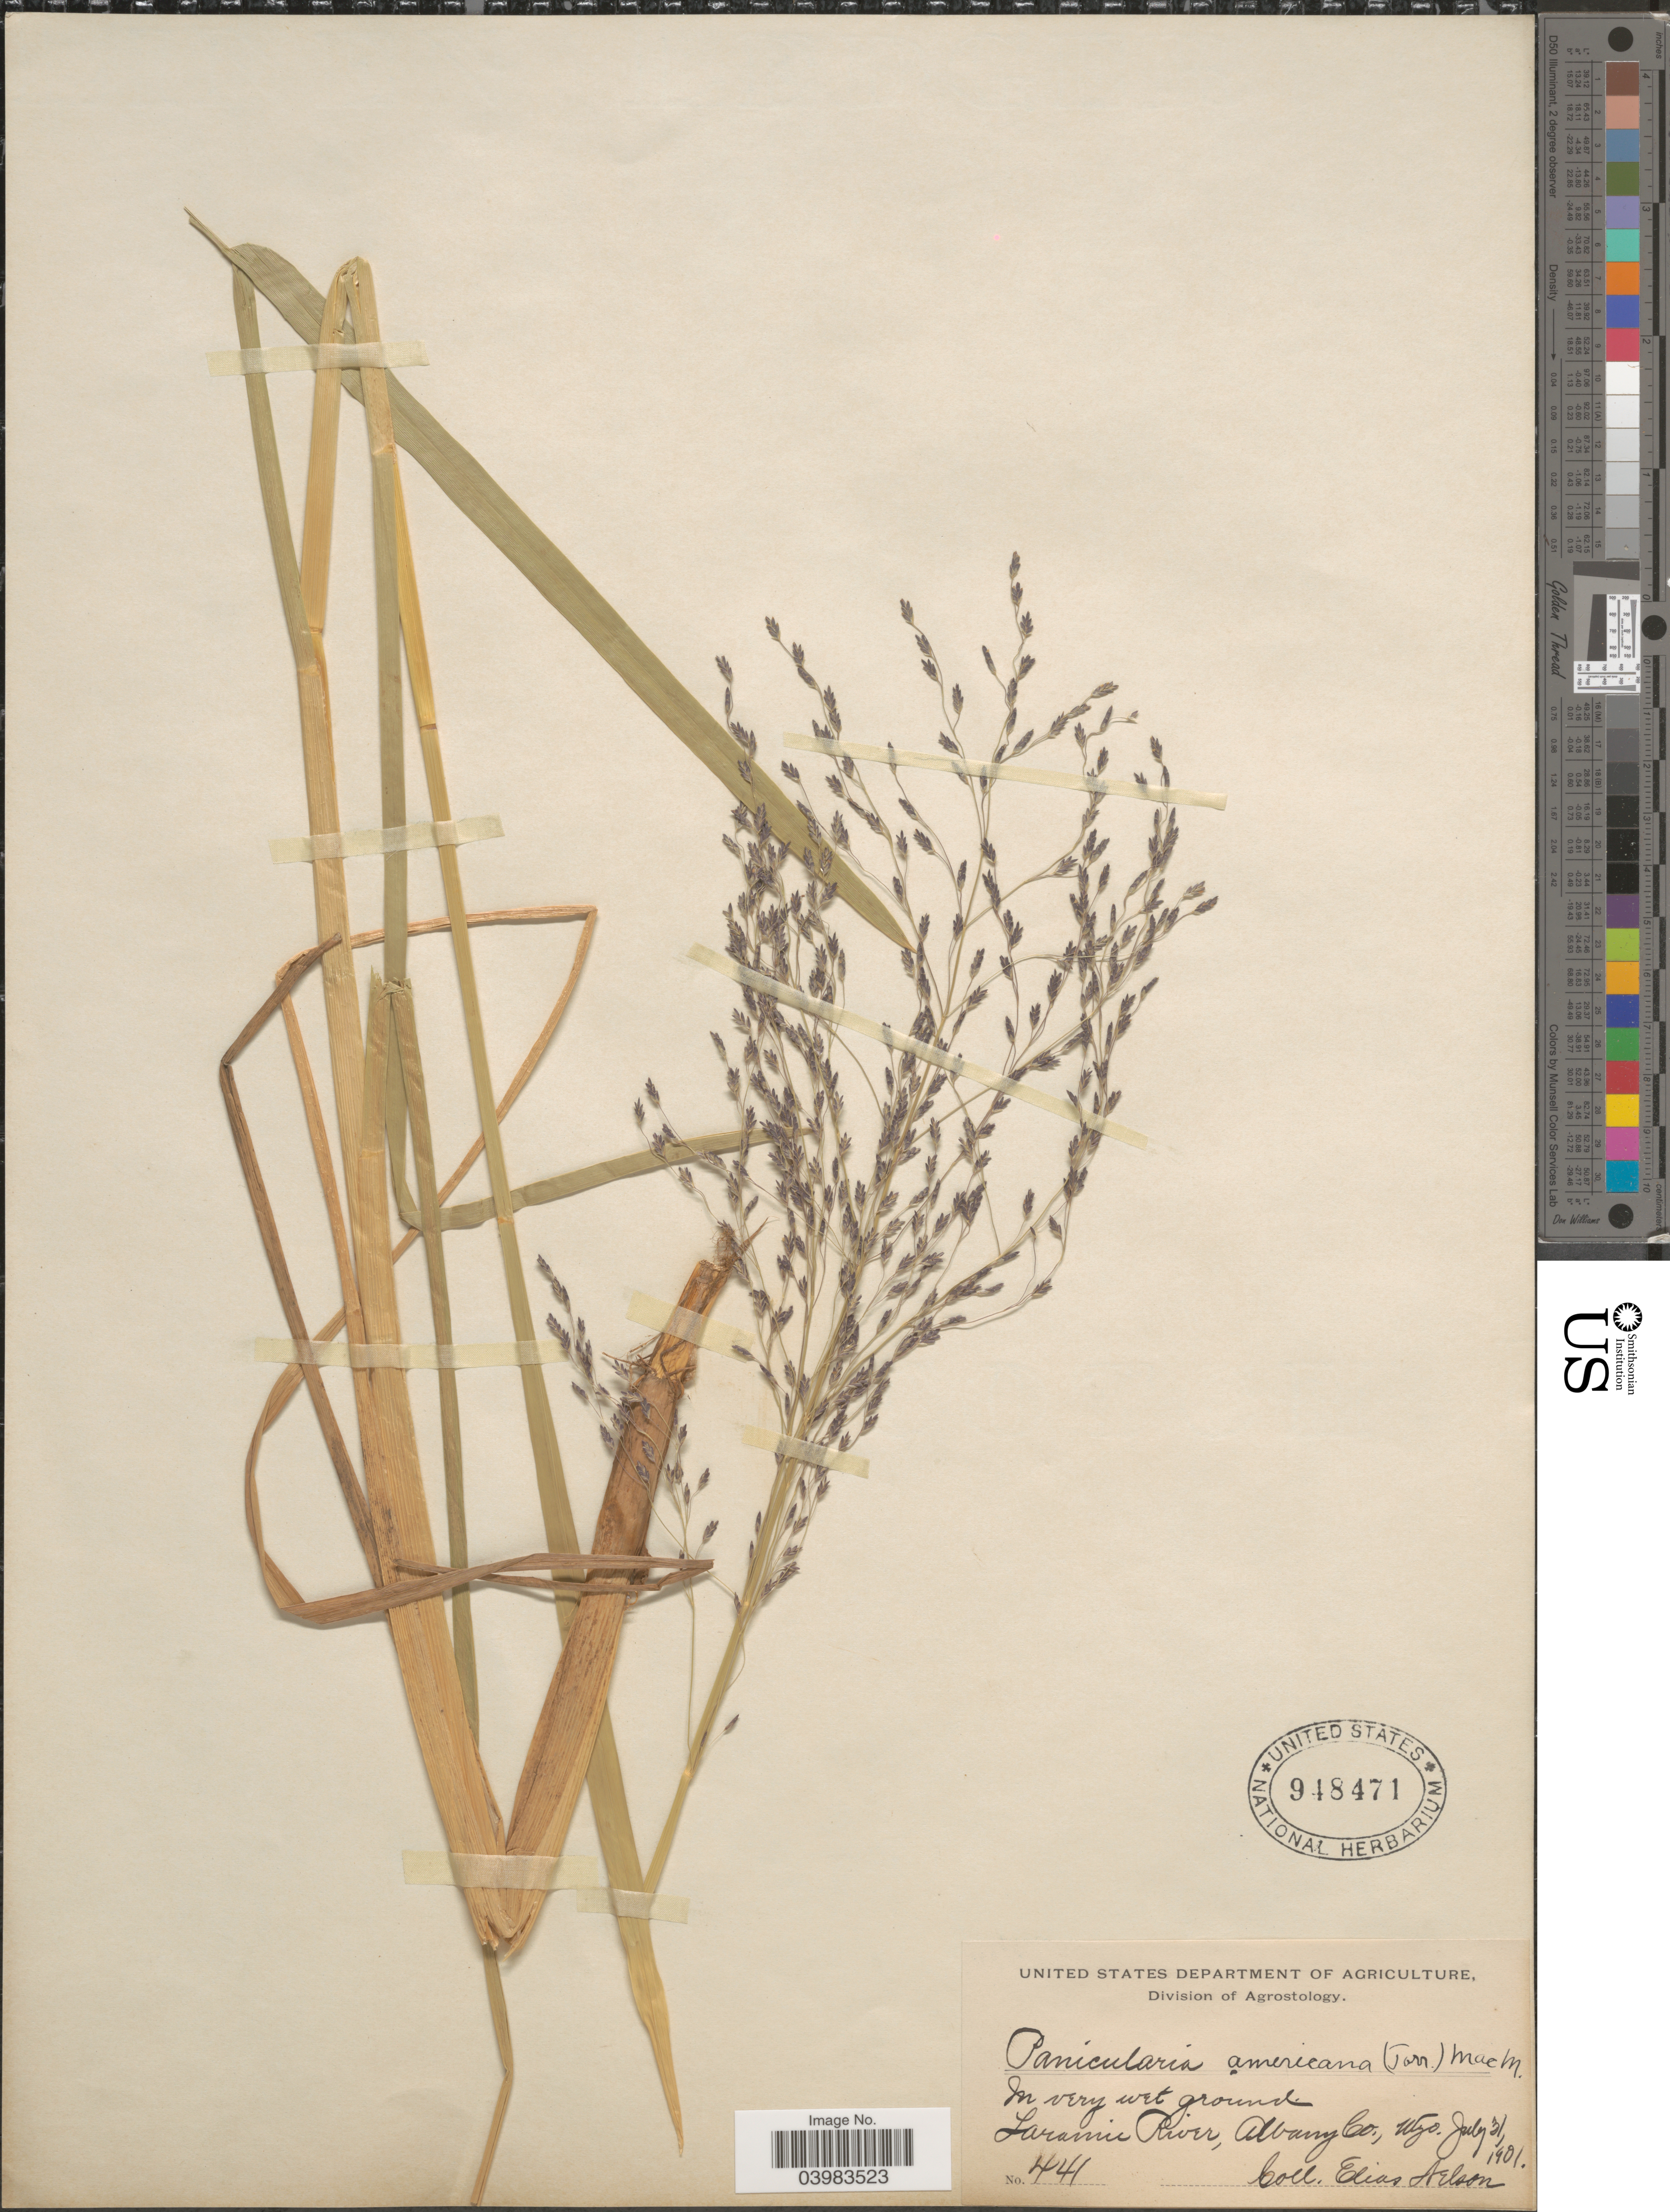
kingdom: Plantae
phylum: Tracheophyta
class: Liliopsida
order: Poales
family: Poaceae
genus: Glyceria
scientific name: Glyceria grandis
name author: S. Watson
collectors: E. Nelson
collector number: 444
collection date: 1901-07-31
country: United States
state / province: Wyoming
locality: In very wet ground. Laramie River, Albany Co.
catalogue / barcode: US 948471